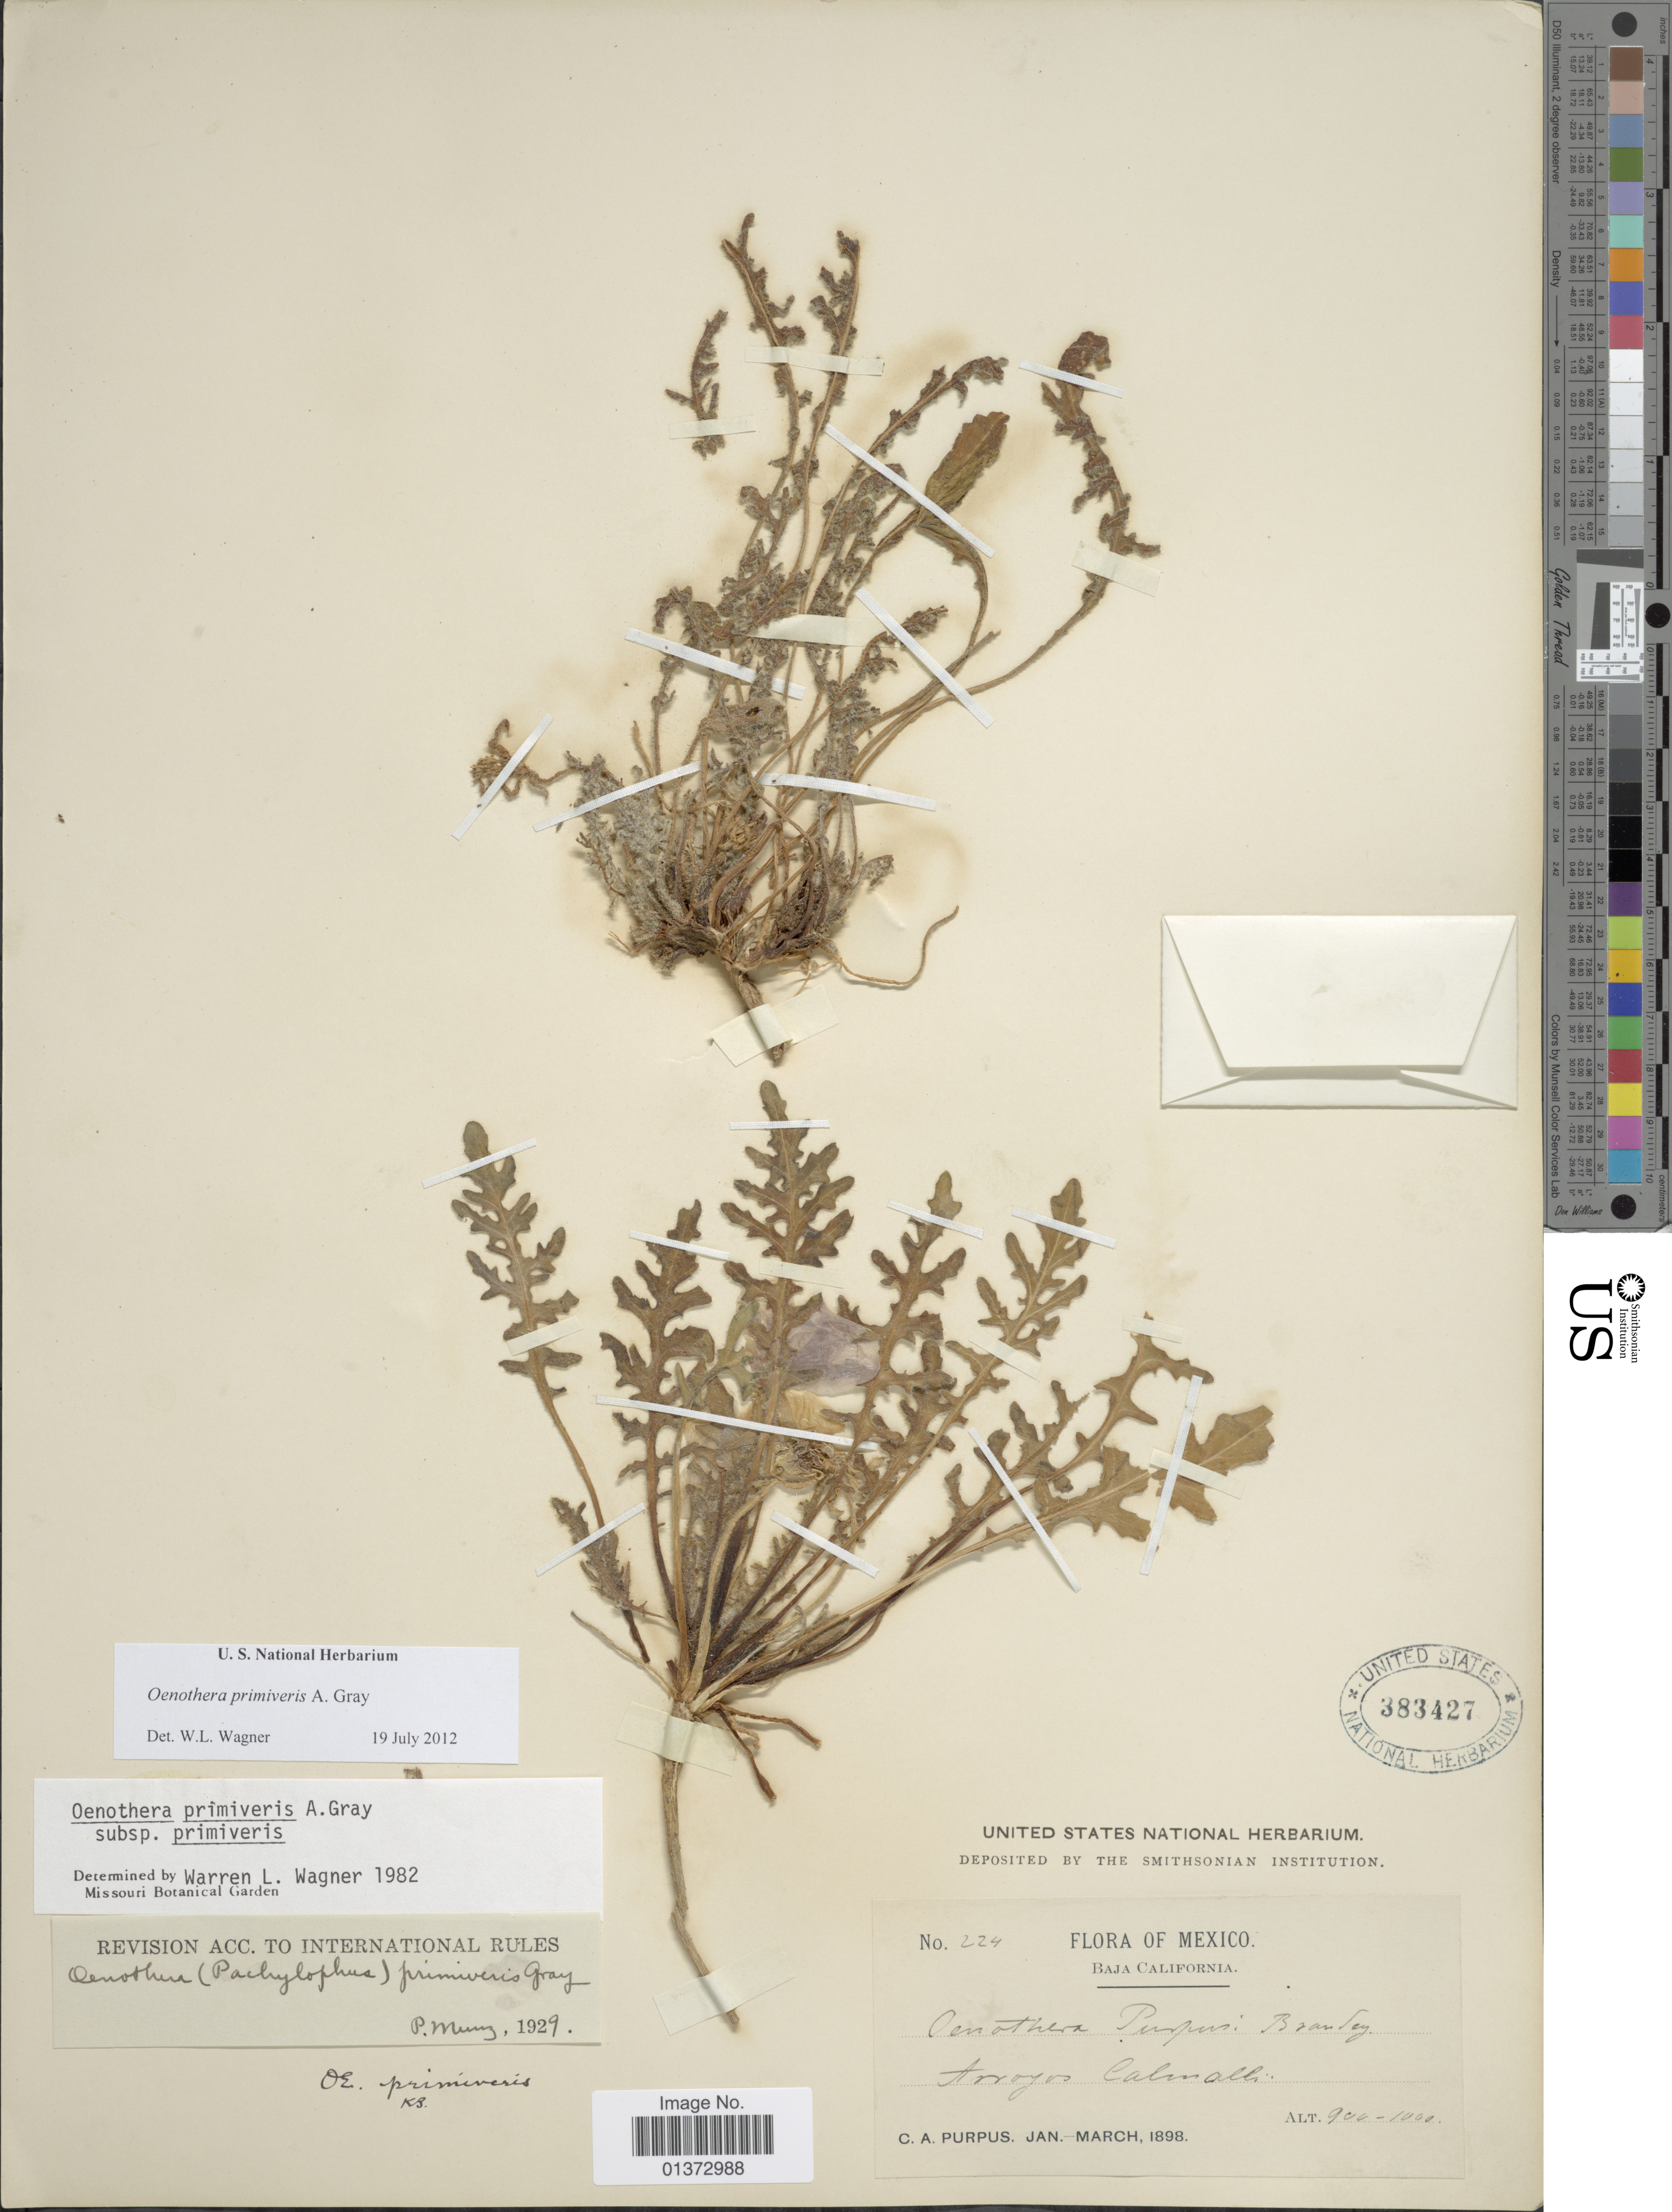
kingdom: Plantae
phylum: Tracheophyta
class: Magnoliopsida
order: Myrtales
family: Onagraceae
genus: Oenothera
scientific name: Oenothera primiveris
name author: A. Gray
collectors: C. A. Purpus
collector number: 224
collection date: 1898-01/1898-03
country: Mexico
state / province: Baja California Norte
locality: Arroyos Calmalli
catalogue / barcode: US 383427